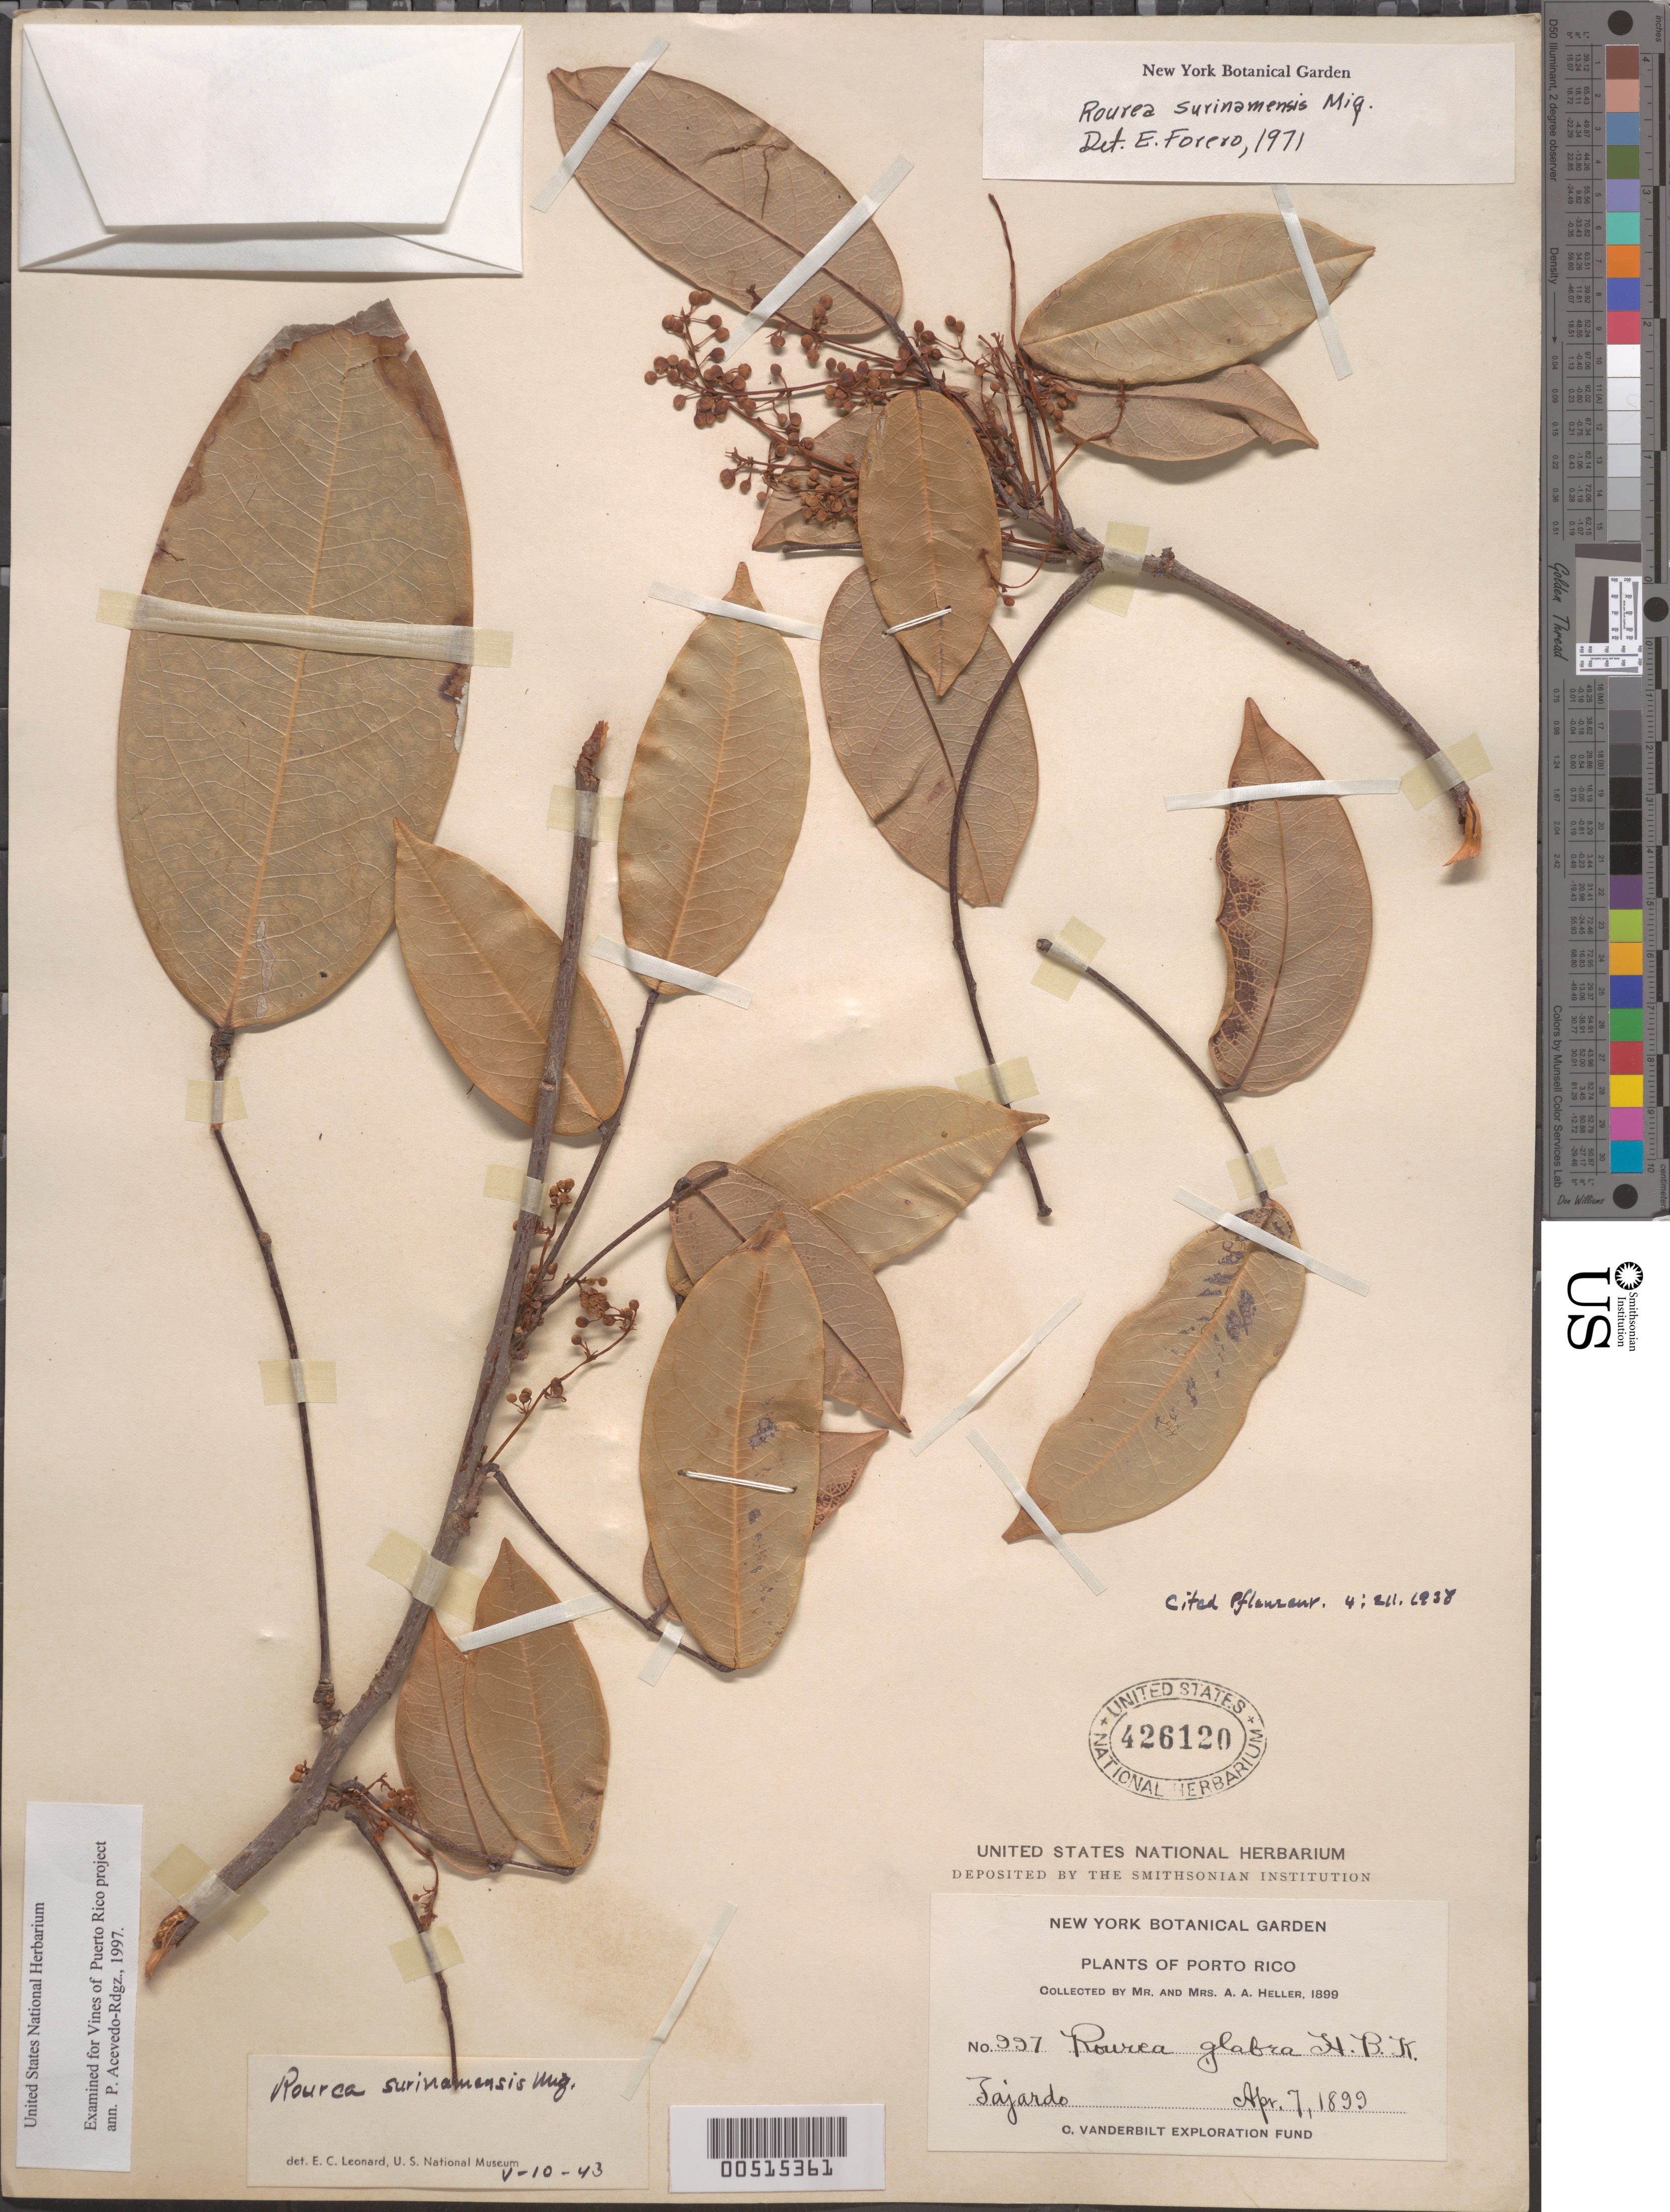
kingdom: Plantae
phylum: Tracheophyta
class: Magnoliopsida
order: Oxalidales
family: Connaraceae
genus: Rourea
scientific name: Rourea surinamensis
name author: Miq.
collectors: A. A. Heller & E. G. Heller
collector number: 997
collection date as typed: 07 Apr 1899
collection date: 1899-04-07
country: Puerto Rico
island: Greater Antilles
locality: Fajardo.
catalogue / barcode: US 426120